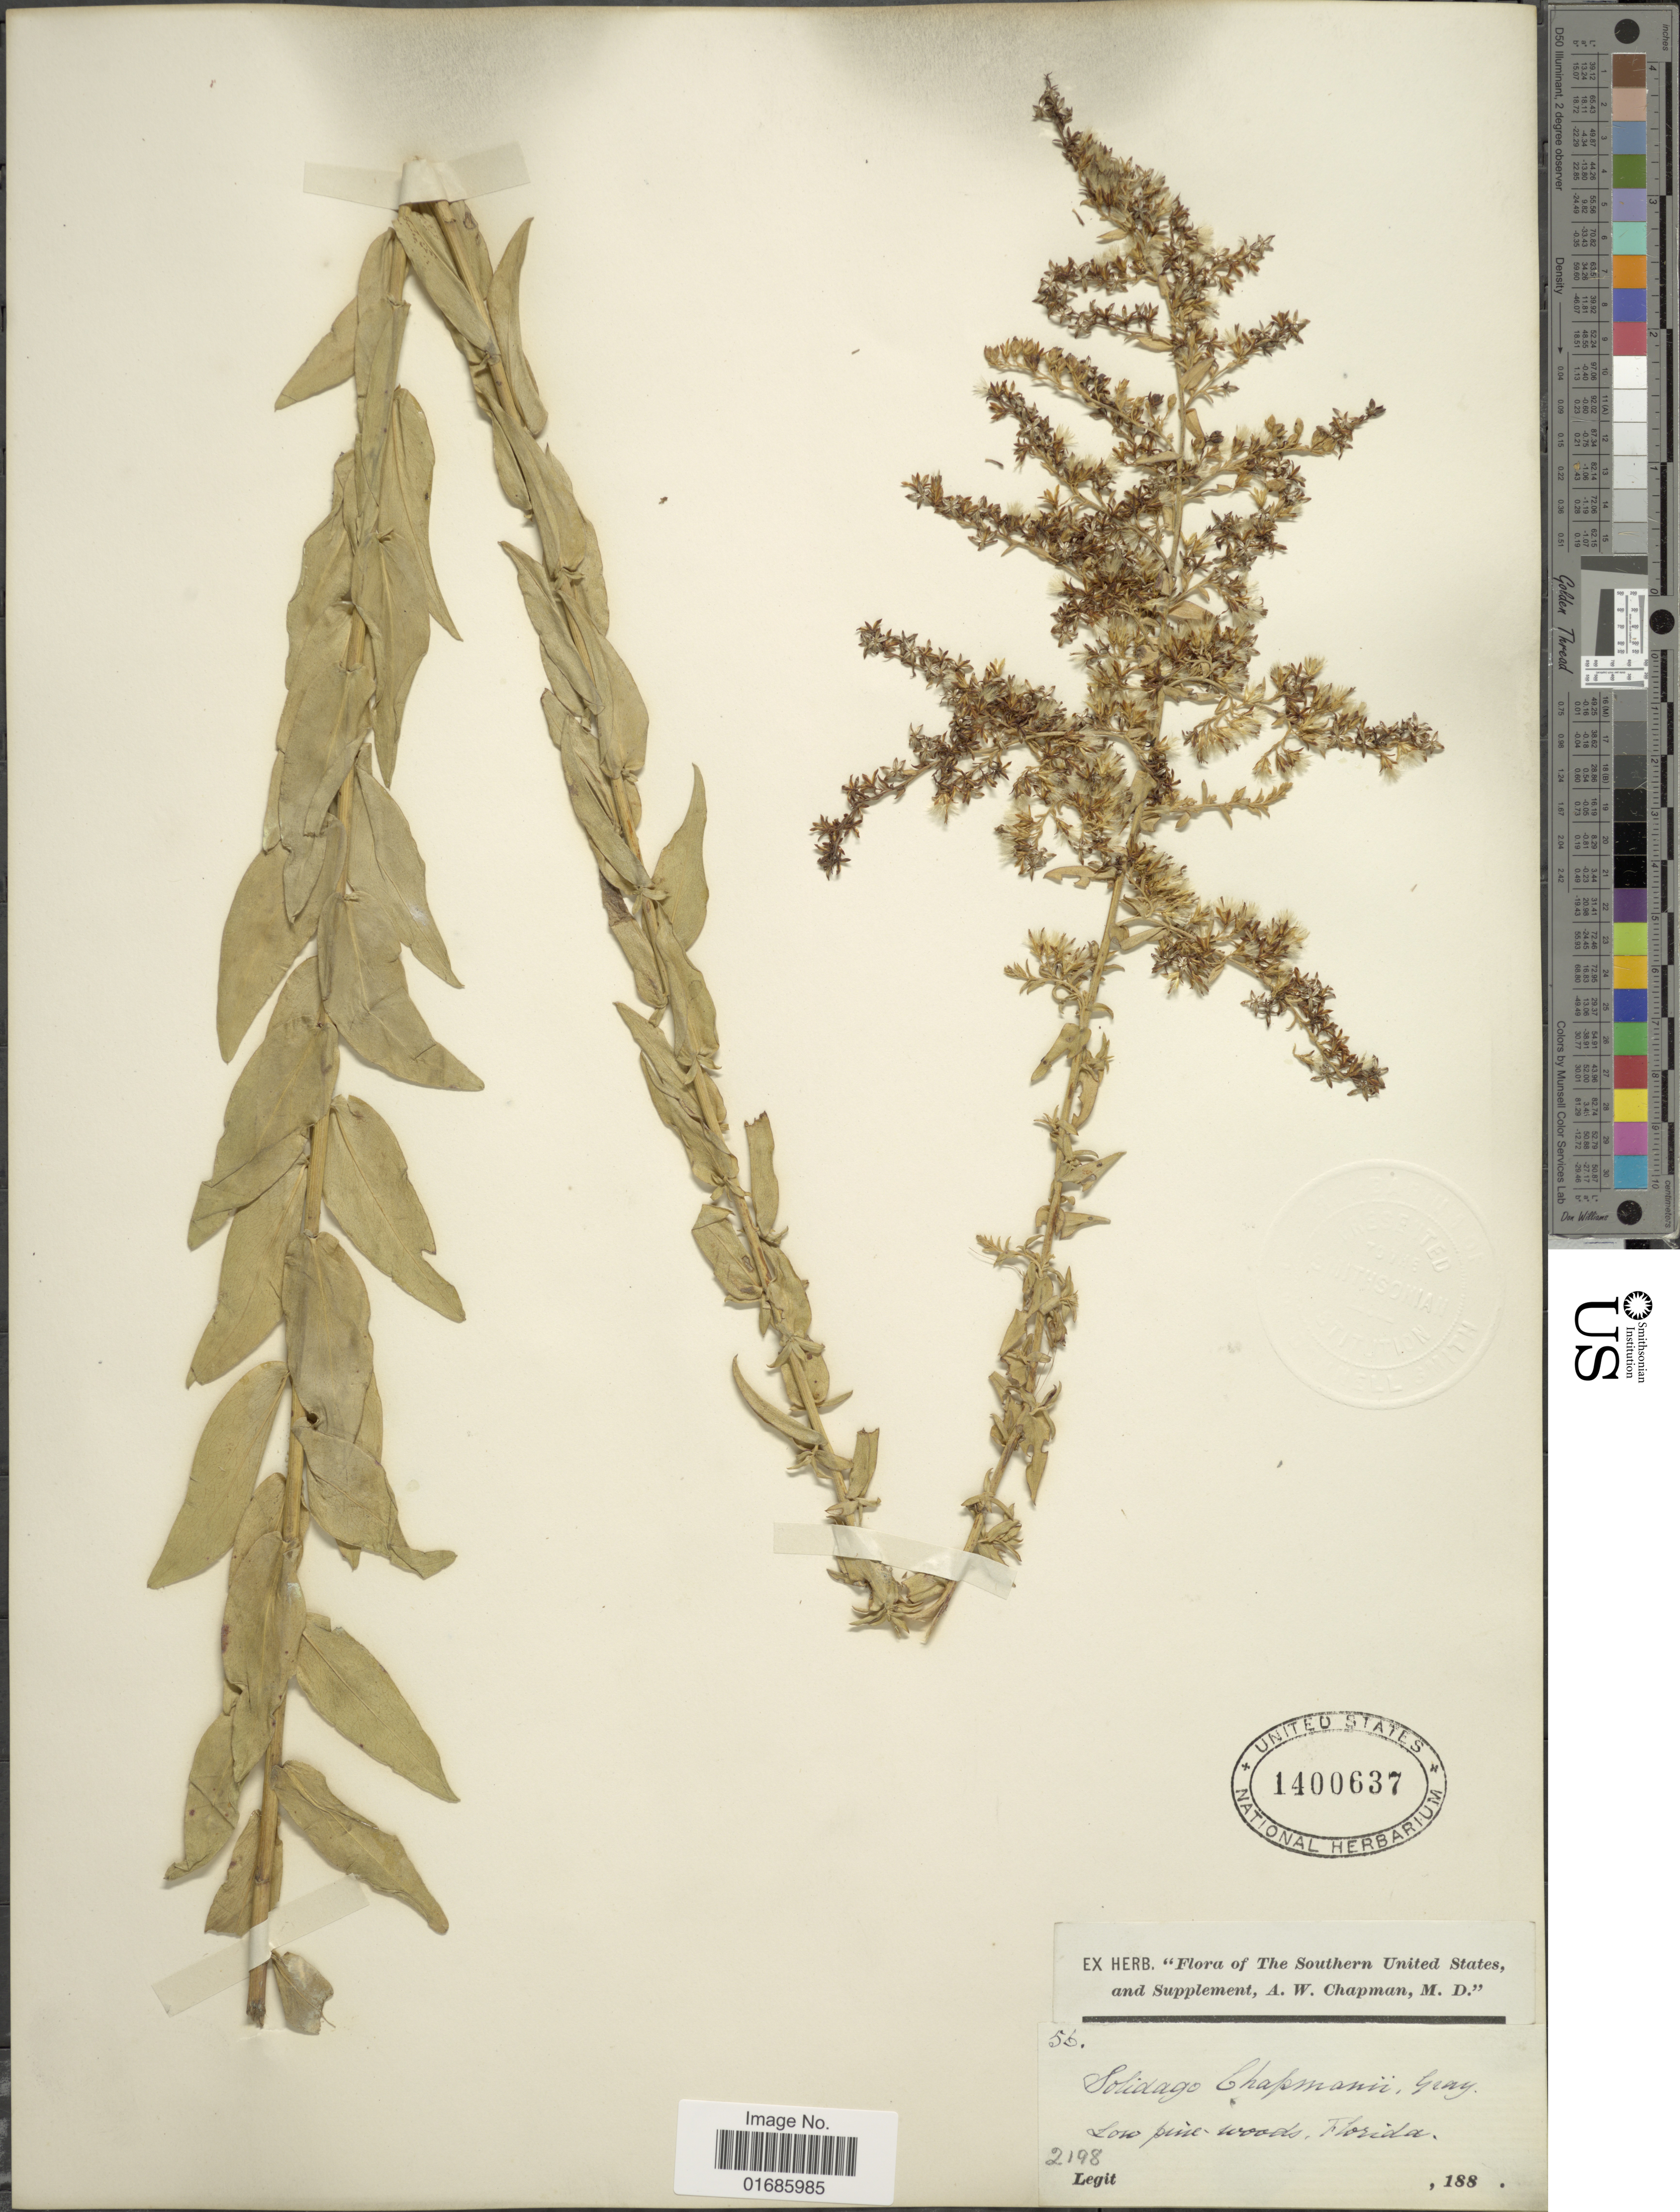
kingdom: Plantae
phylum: Tracheophyta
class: Magnoliopsida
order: Asterales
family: Asteraceae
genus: Solidago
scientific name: Solidago chapmanii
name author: Torr. & A. Gray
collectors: A. W. Chapman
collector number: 2198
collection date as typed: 188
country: United States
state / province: Florida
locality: Southern United States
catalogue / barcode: US 1400637